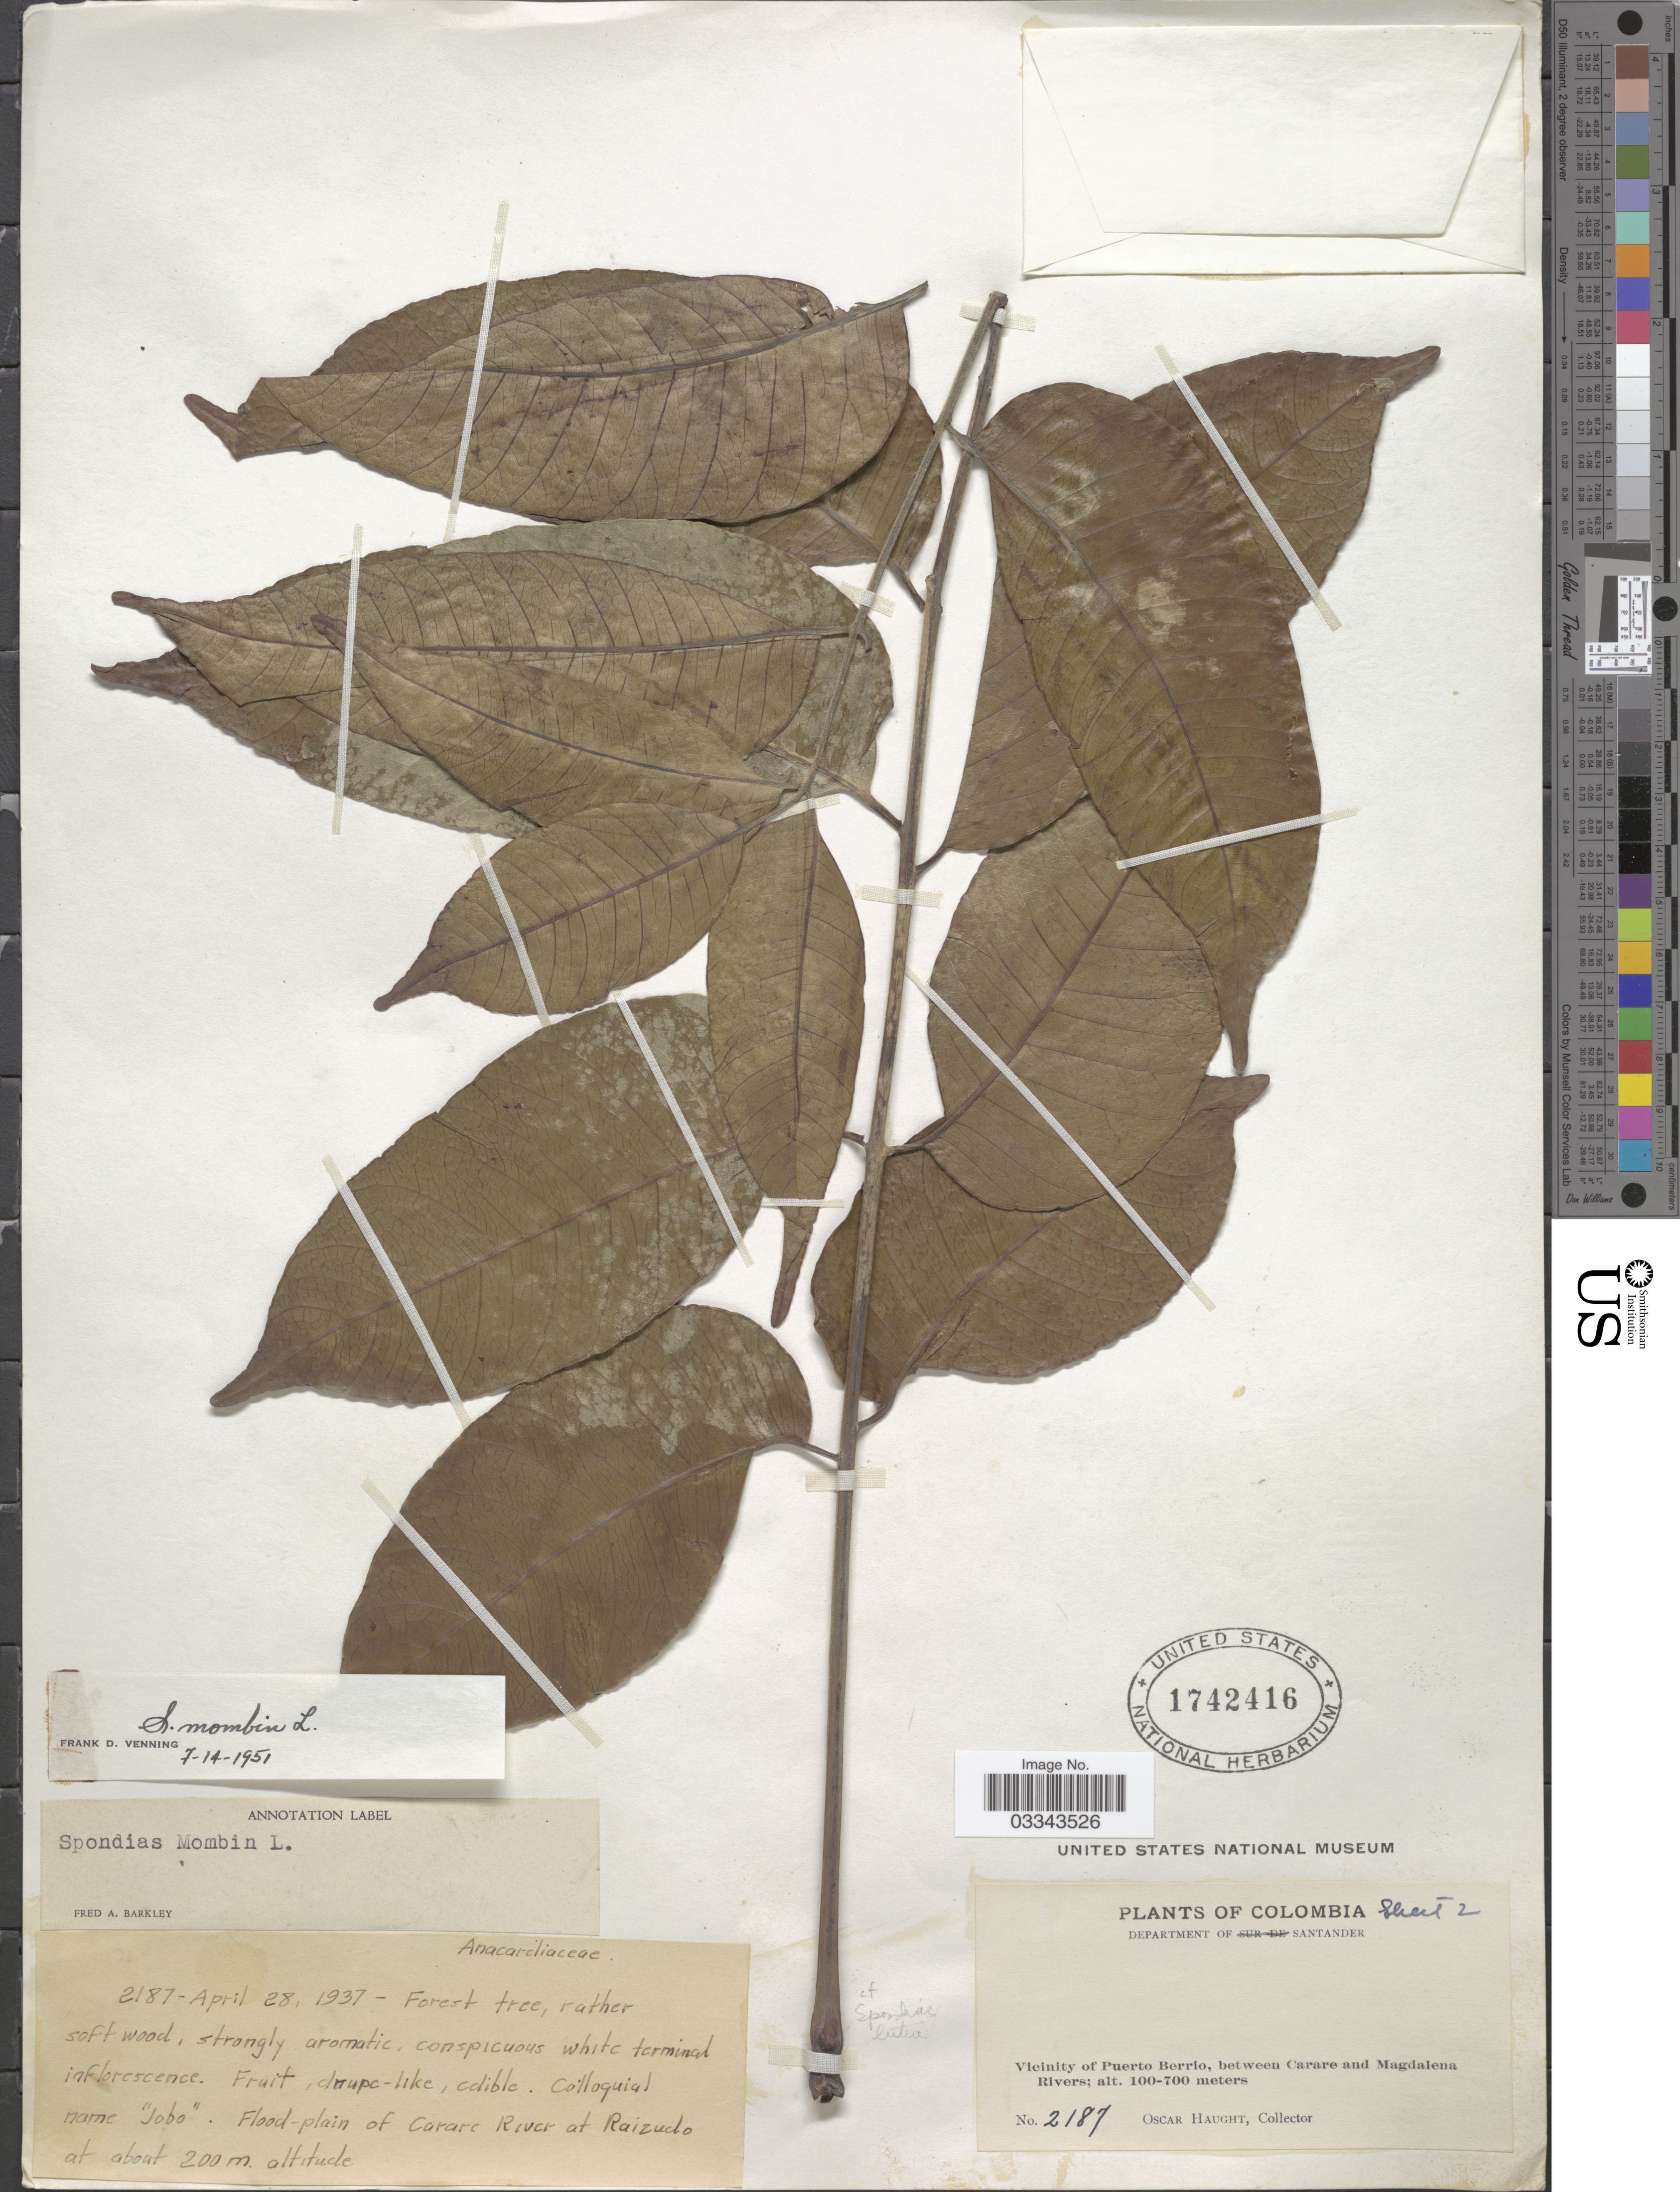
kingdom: Plantae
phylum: Tracheophyta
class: Magnoliopsida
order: Sapindales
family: Anacardiaceae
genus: Spondias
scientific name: Spondias mombin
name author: L.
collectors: O. L. Haught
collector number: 2187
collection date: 1937-04-28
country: Colombia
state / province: Santander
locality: Department of Santander, Vicinity of Puerto Berrio, between Carare and Magdalena Rivers. Flood-plain of Carare River at Raizudo.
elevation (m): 200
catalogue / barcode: US 1742416